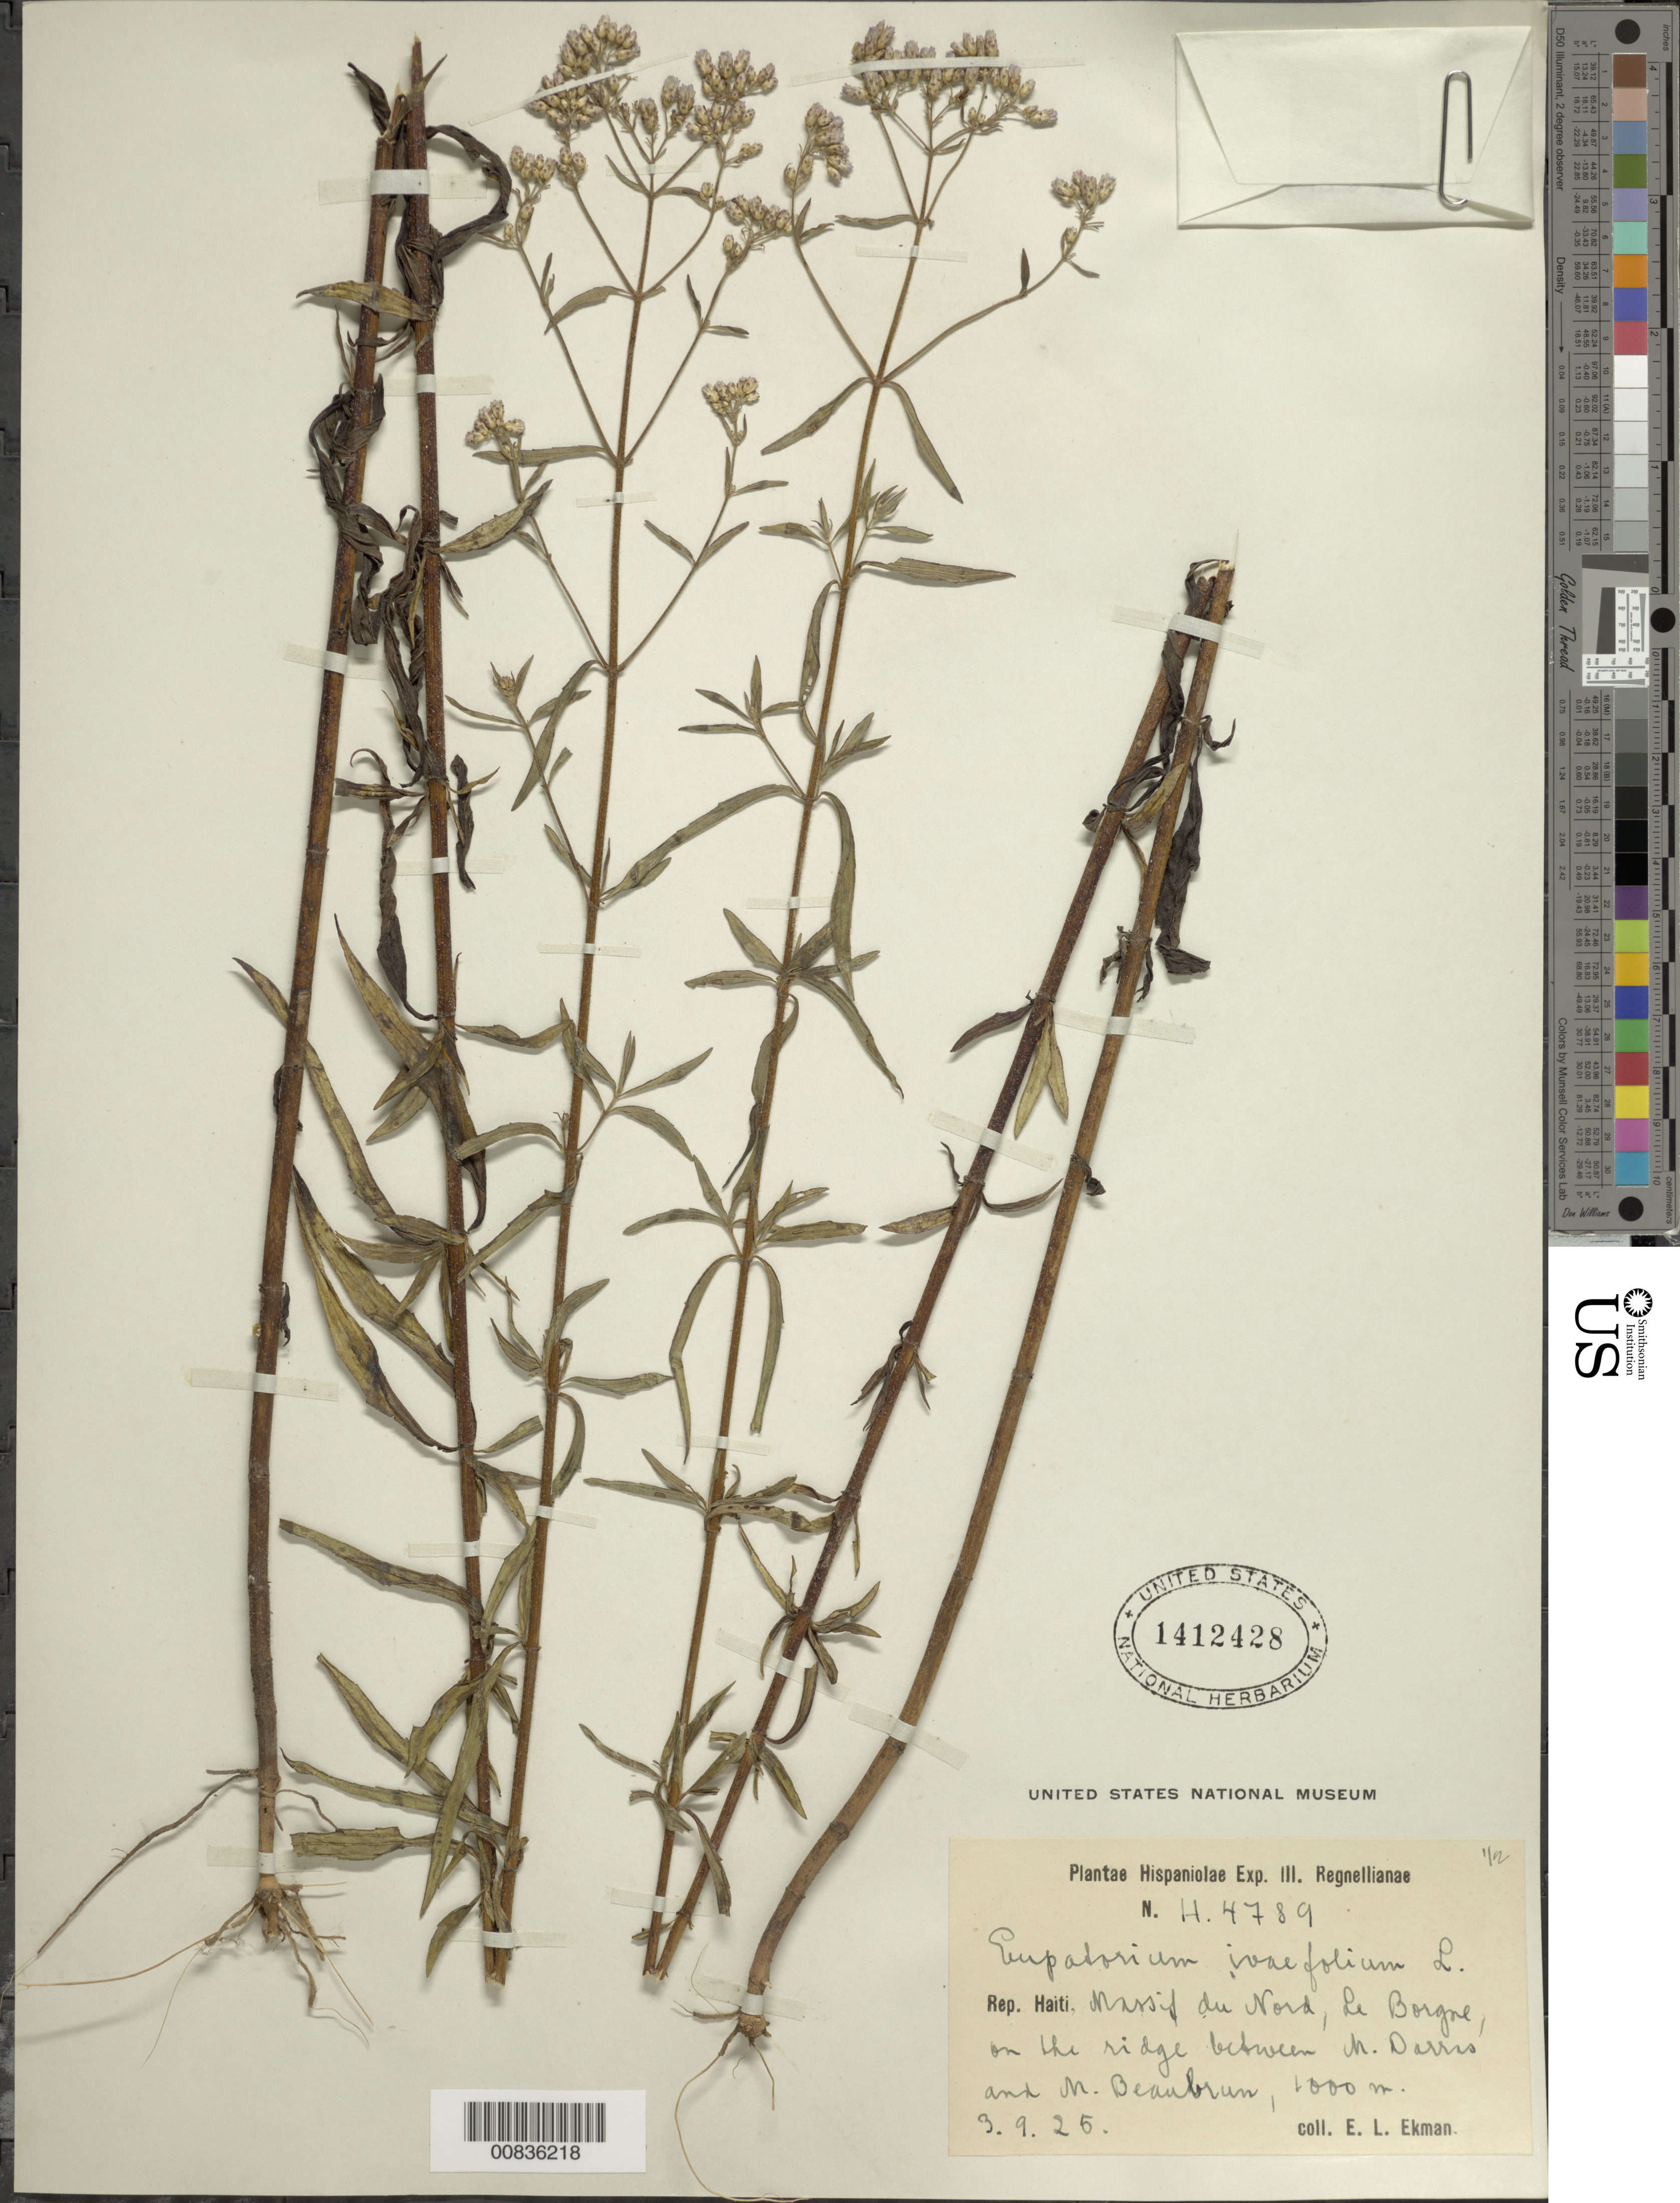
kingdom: Plantae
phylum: Tracheophyta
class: Magnoliopsida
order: Asterales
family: Asteraceae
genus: Chromolaena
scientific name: Chromolaena ivaefolia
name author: (L.) R.M. King & H. Rob.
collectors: E. L. Ekman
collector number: H 4789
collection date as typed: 03 Nov 1925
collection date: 1925-11-03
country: Haiti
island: Hispaniola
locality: Massif du Nord, Le Borgne, on the ridge between M. Darras and M. Beaubrum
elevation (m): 1000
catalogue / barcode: US 1412428